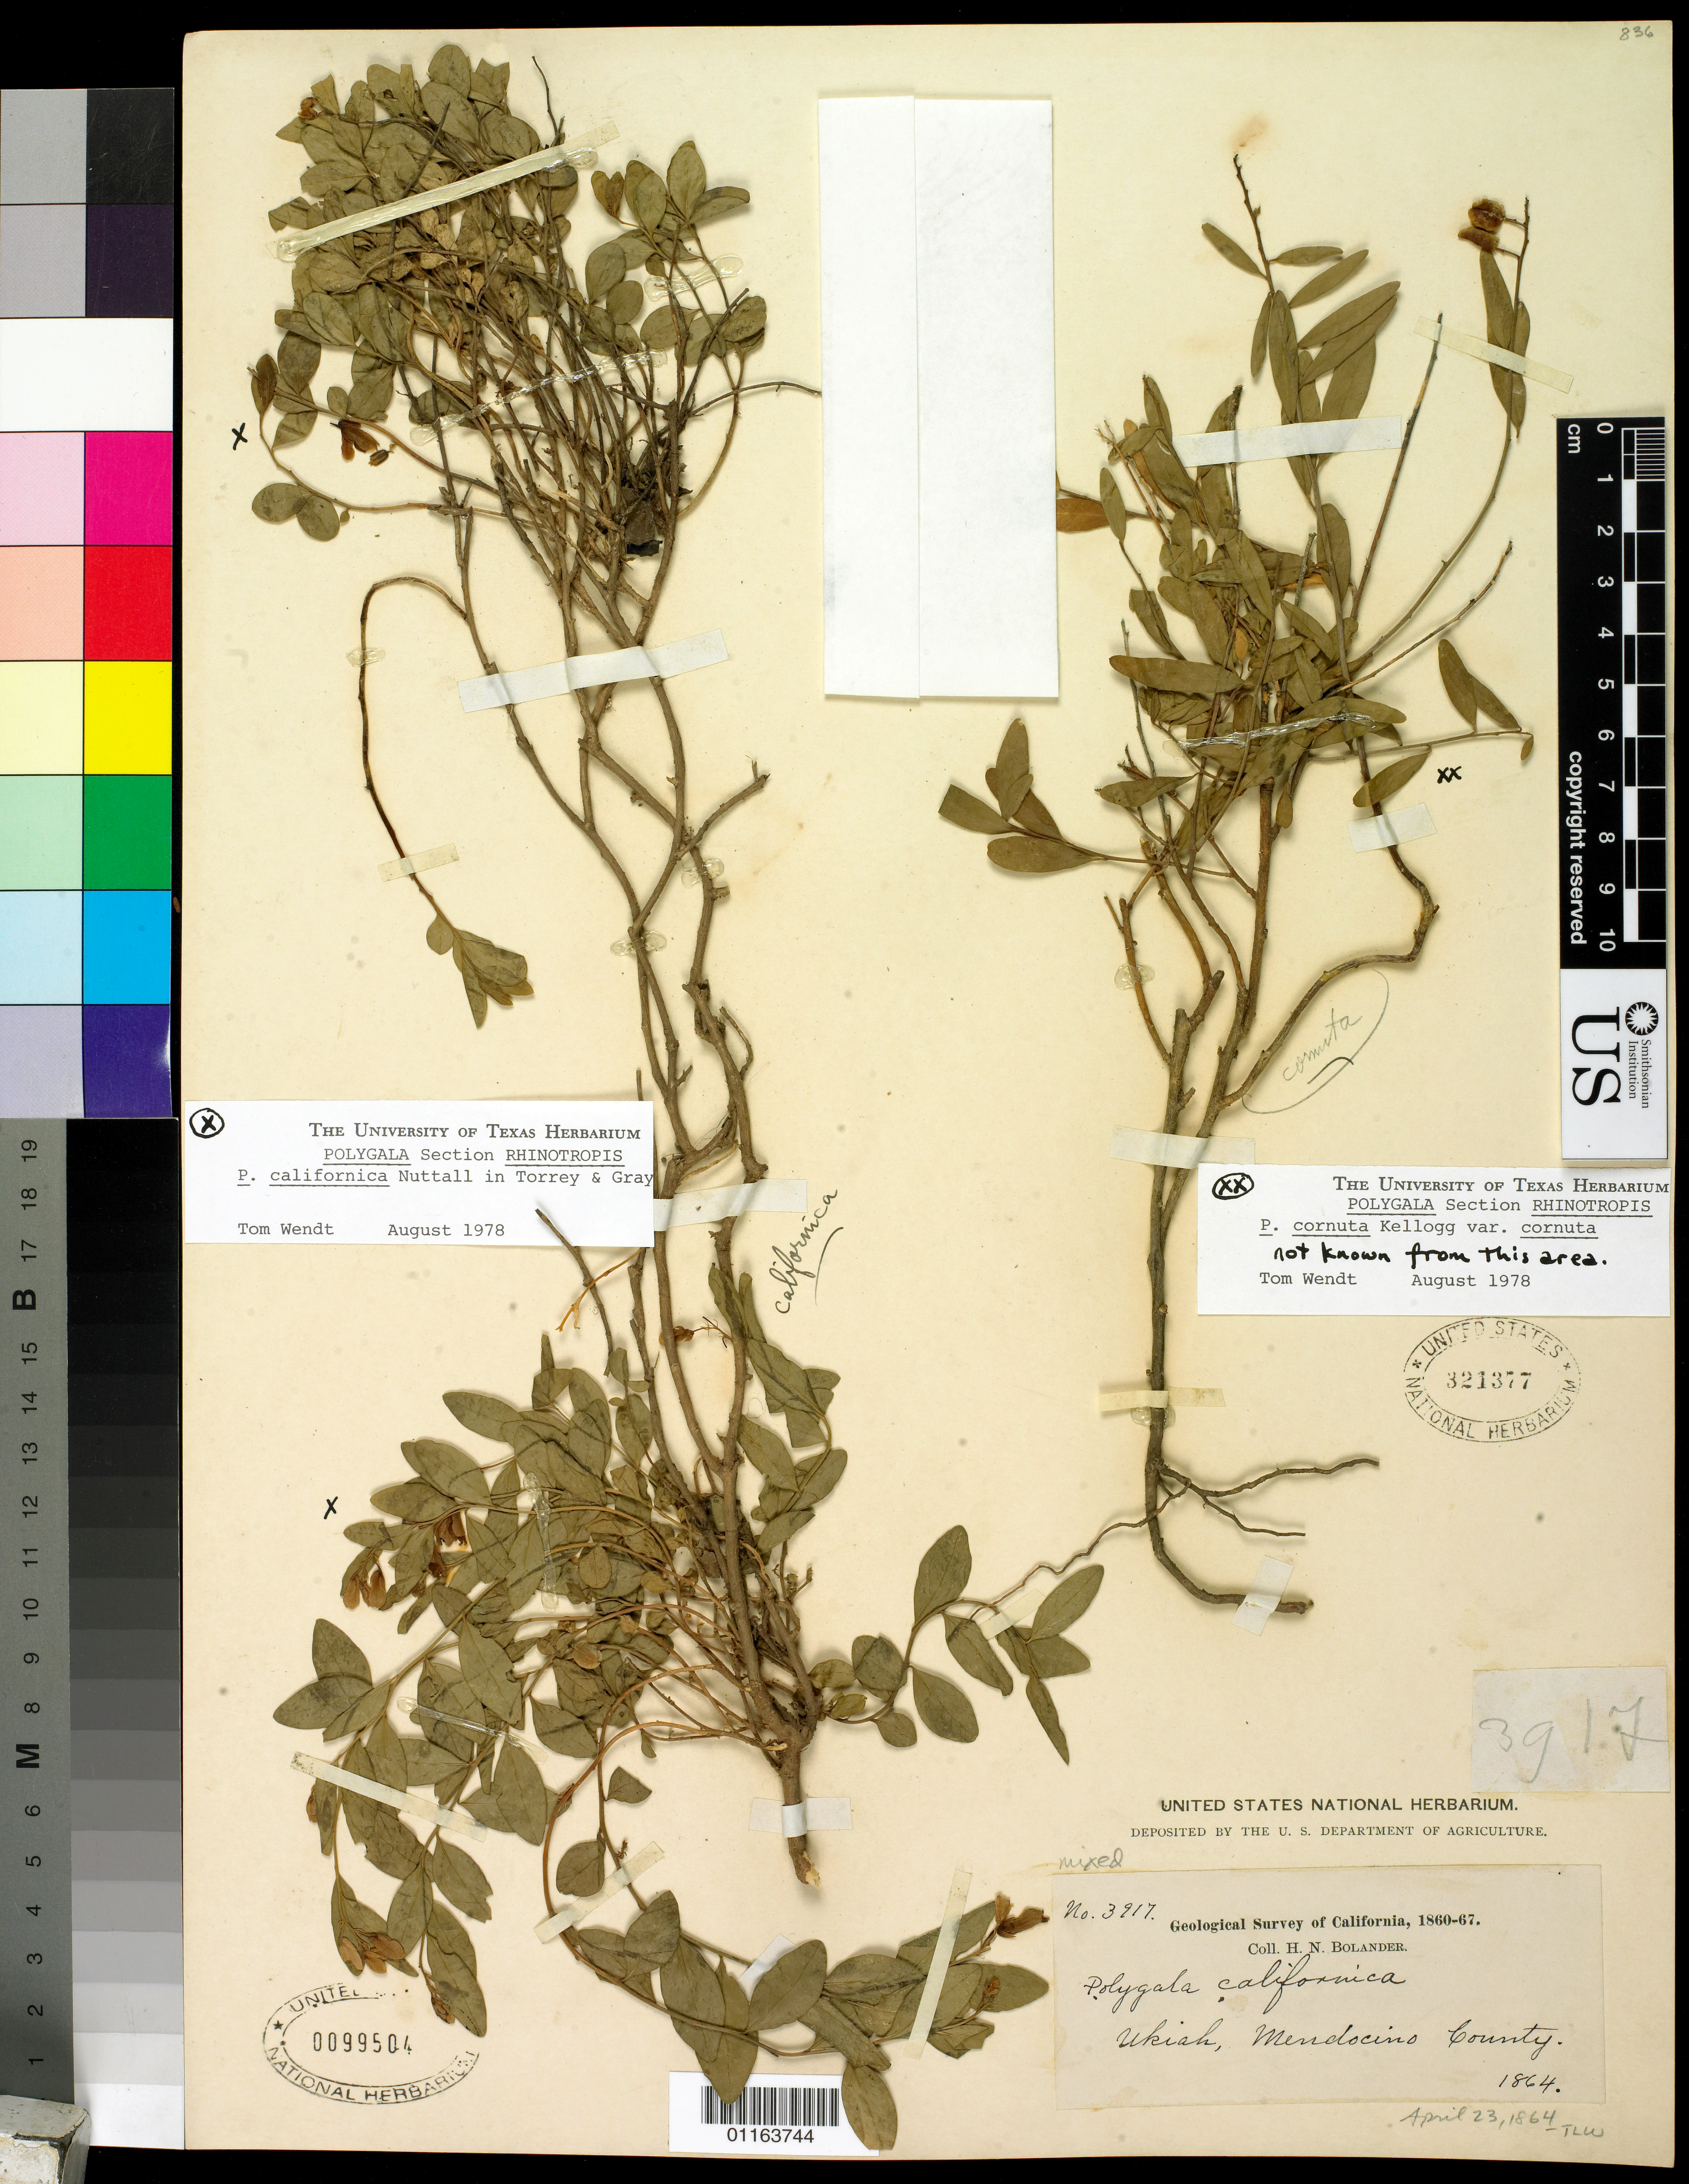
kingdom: Plantae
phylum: Tracheophyta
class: Magnoliopsida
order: Fabales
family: Polygalaceae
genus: Rhinotropis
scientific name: Rhinotropis californica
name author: (Nutt.) J.R. Abbott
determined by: Strong, Mark T., (BOT), Smithsonian Institution - National Museum of Natural History (UNITED STATES)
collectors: H. Bolander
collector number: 3917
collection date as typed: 1864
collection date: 1864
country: United States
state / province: California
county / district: Mendocino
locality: Ukiah.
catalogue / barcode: US 321377-2